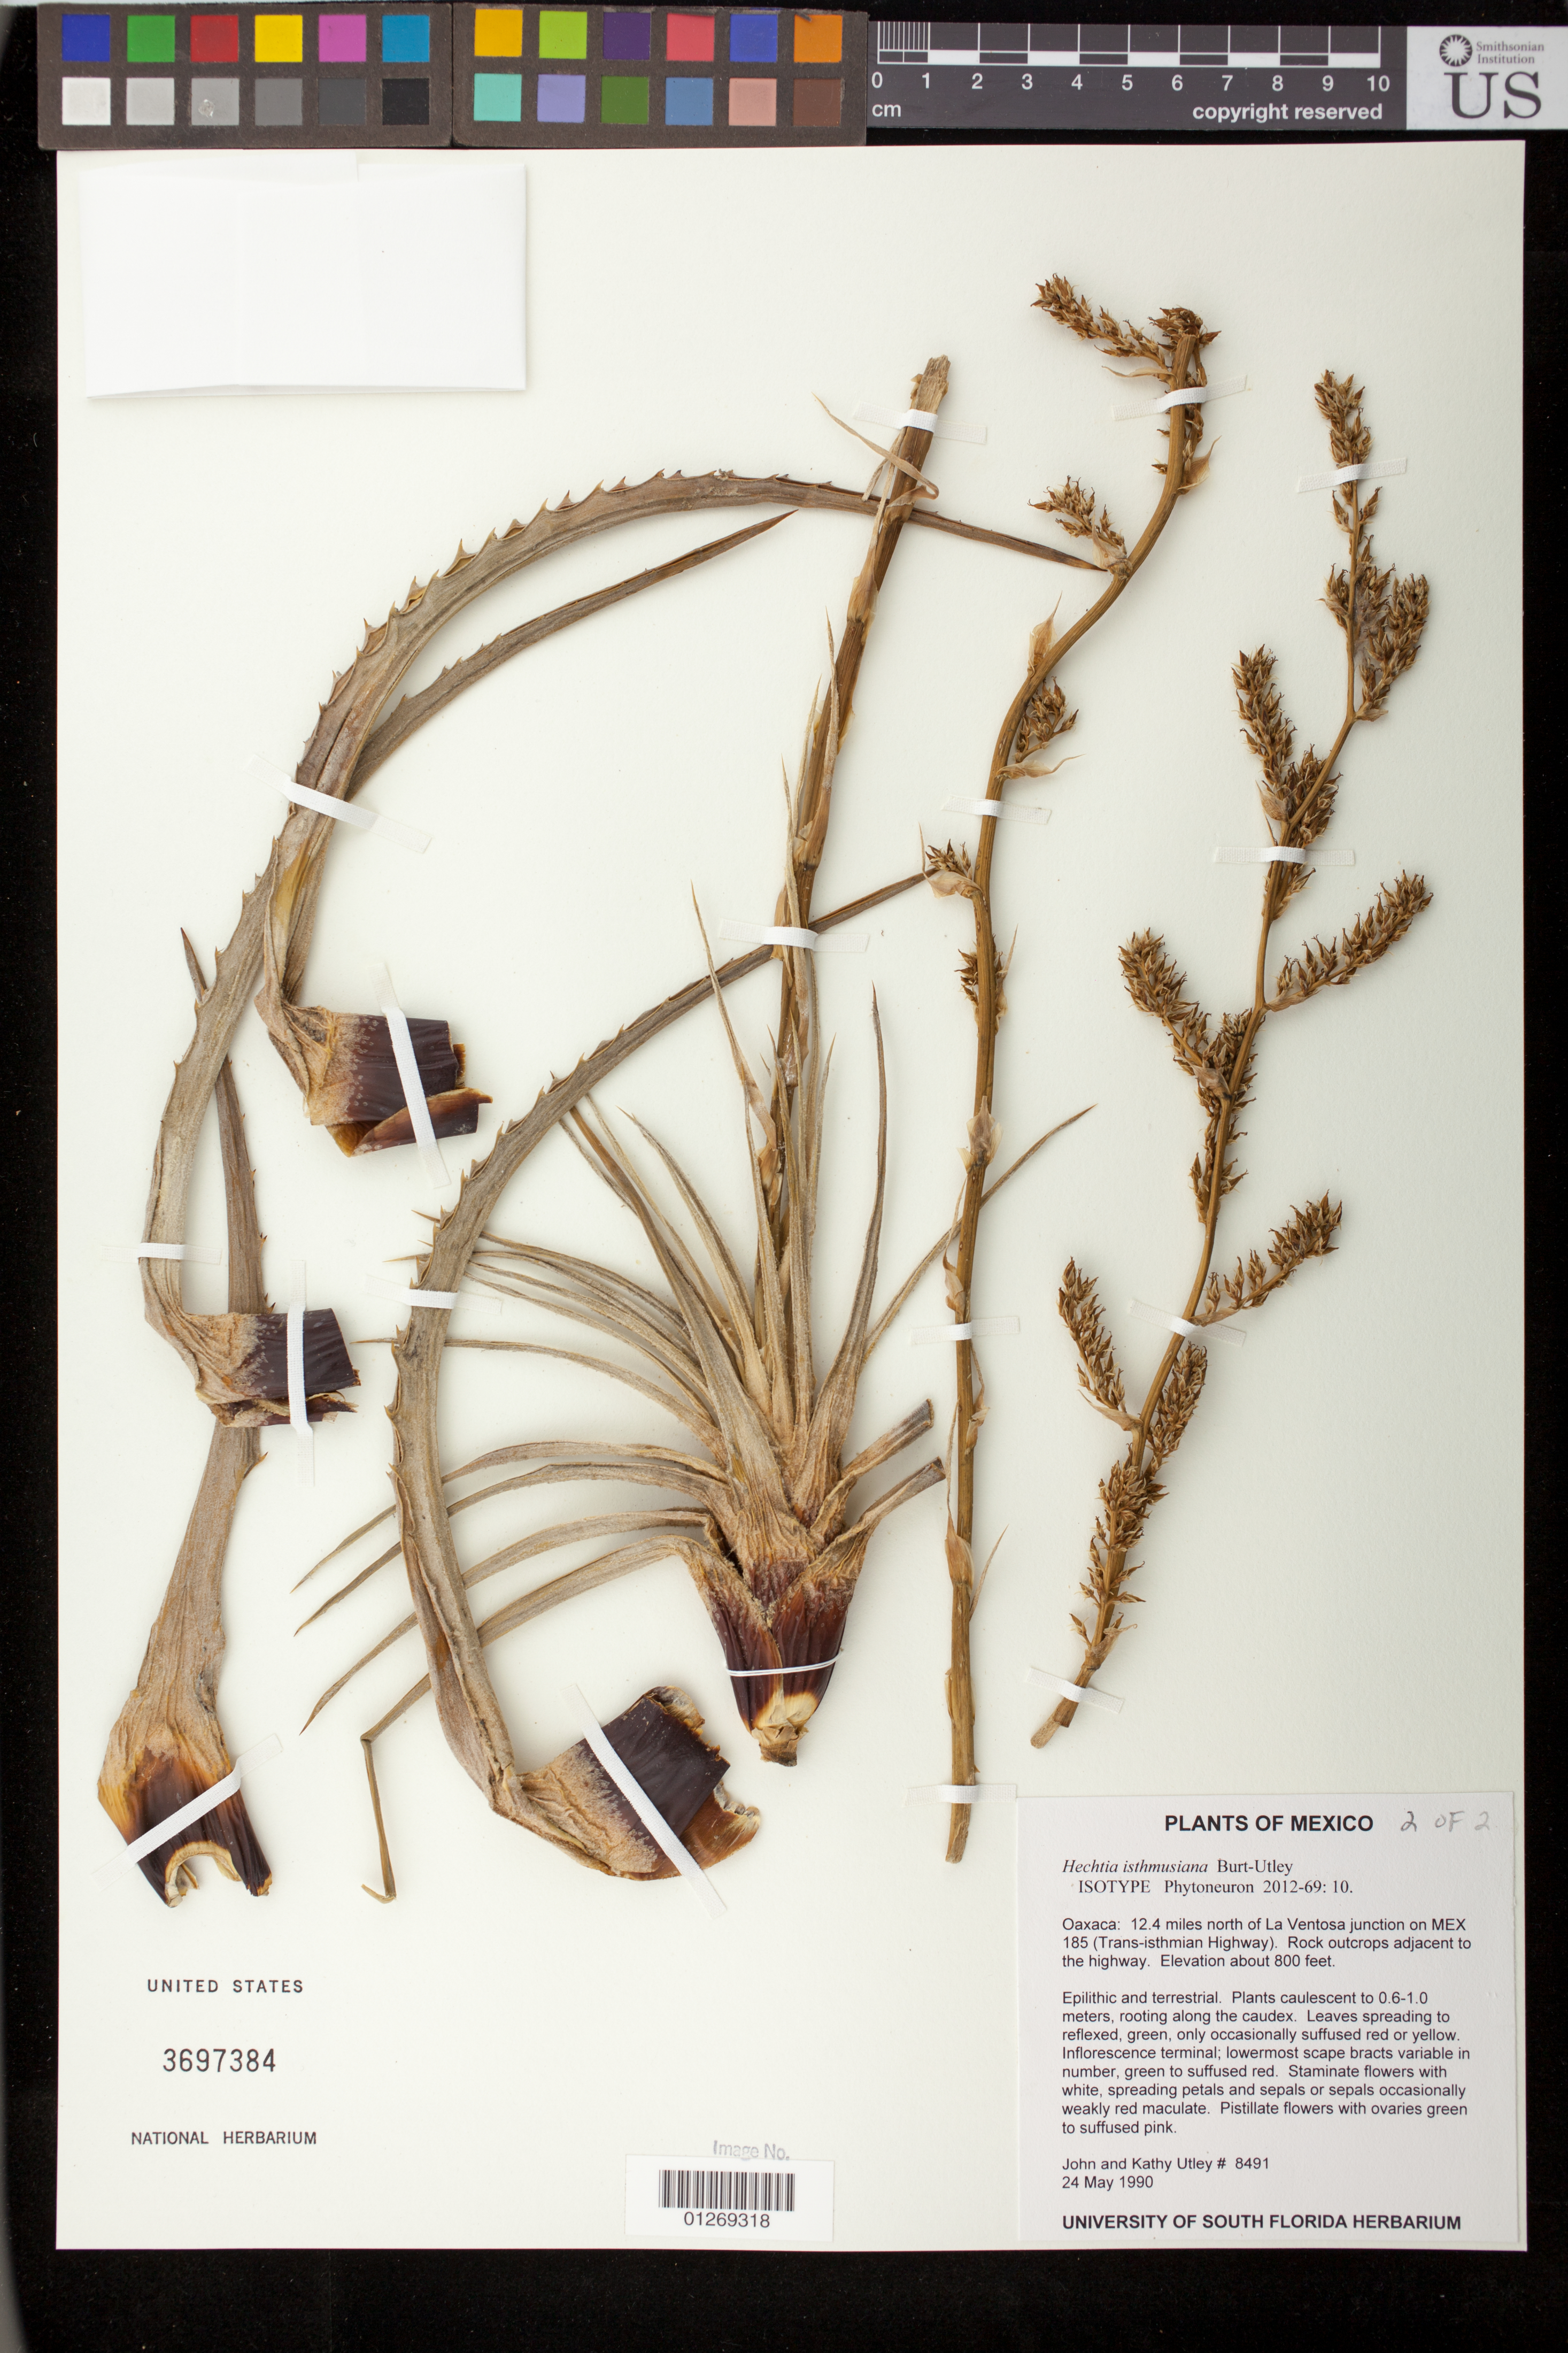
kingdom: Plantae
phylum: Tracheophyta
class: Liliopsida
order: Poales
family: Bromeliaceae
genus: Hechtia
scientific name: Hechtia isthmusiana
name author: Burt-Utley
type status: Isotype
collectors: J. F. Utley & K. M. Burt-Utley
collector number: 8491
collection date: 1990-05-24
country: Mexico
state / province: Oaxaca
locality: Oaxaca: 12.4 miles north of La Ventosa junction on MEX 185 (Trans-isthmian Highway)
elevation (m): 244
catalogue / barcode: US 3697384